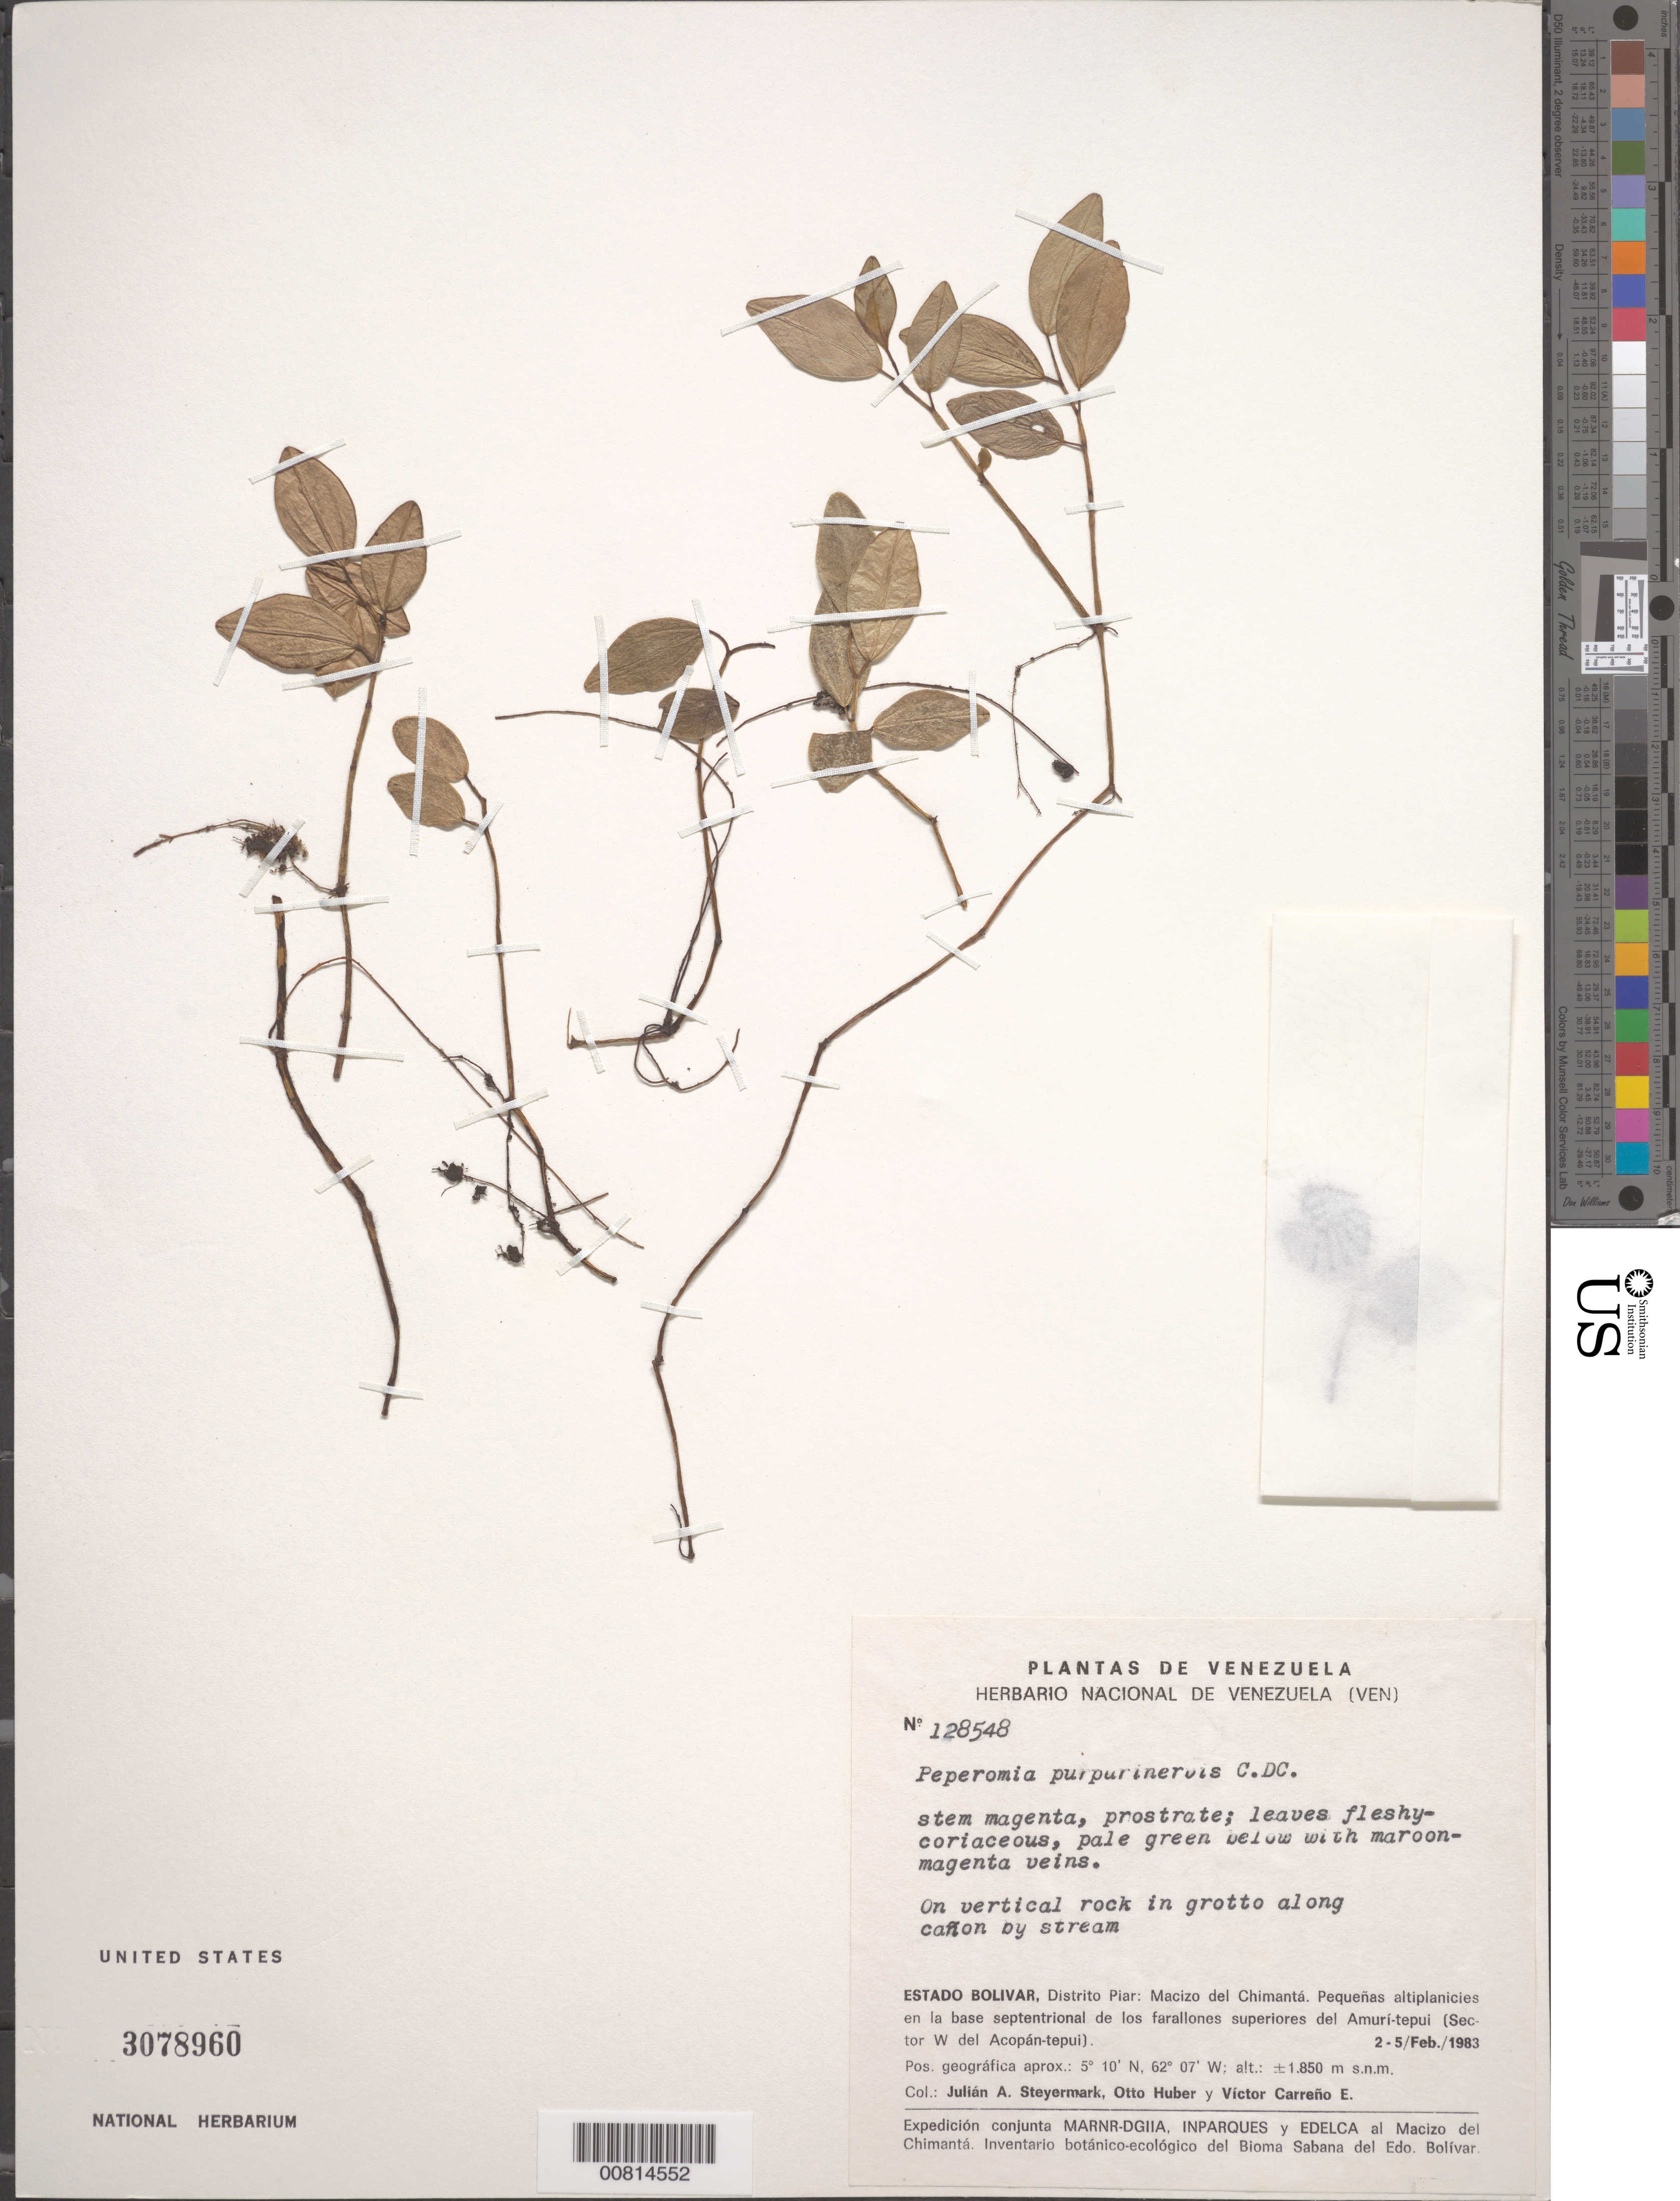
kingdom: Plantae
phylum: Tracheophyta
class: Magnoliopsida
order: Piperales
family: Piperaceae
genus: Peperomia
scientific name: Peperomia purpurinervis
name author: C. DC.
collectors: J. Steyermark, O. Huber & V. Carreño E.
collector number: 128548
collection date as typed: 2-Feb-83 to 5-Feb-83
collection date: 1983-02-02/1983-02-05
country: Venezuela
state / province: Bolívar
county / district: Piar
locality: Macizo del Chimantá, Amuí-tepuí (Sector W del Acopán-tepuí); E of campsite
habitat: Vertical rock in grotto along cañon by stream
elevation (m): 1850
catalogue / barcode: US 3078960